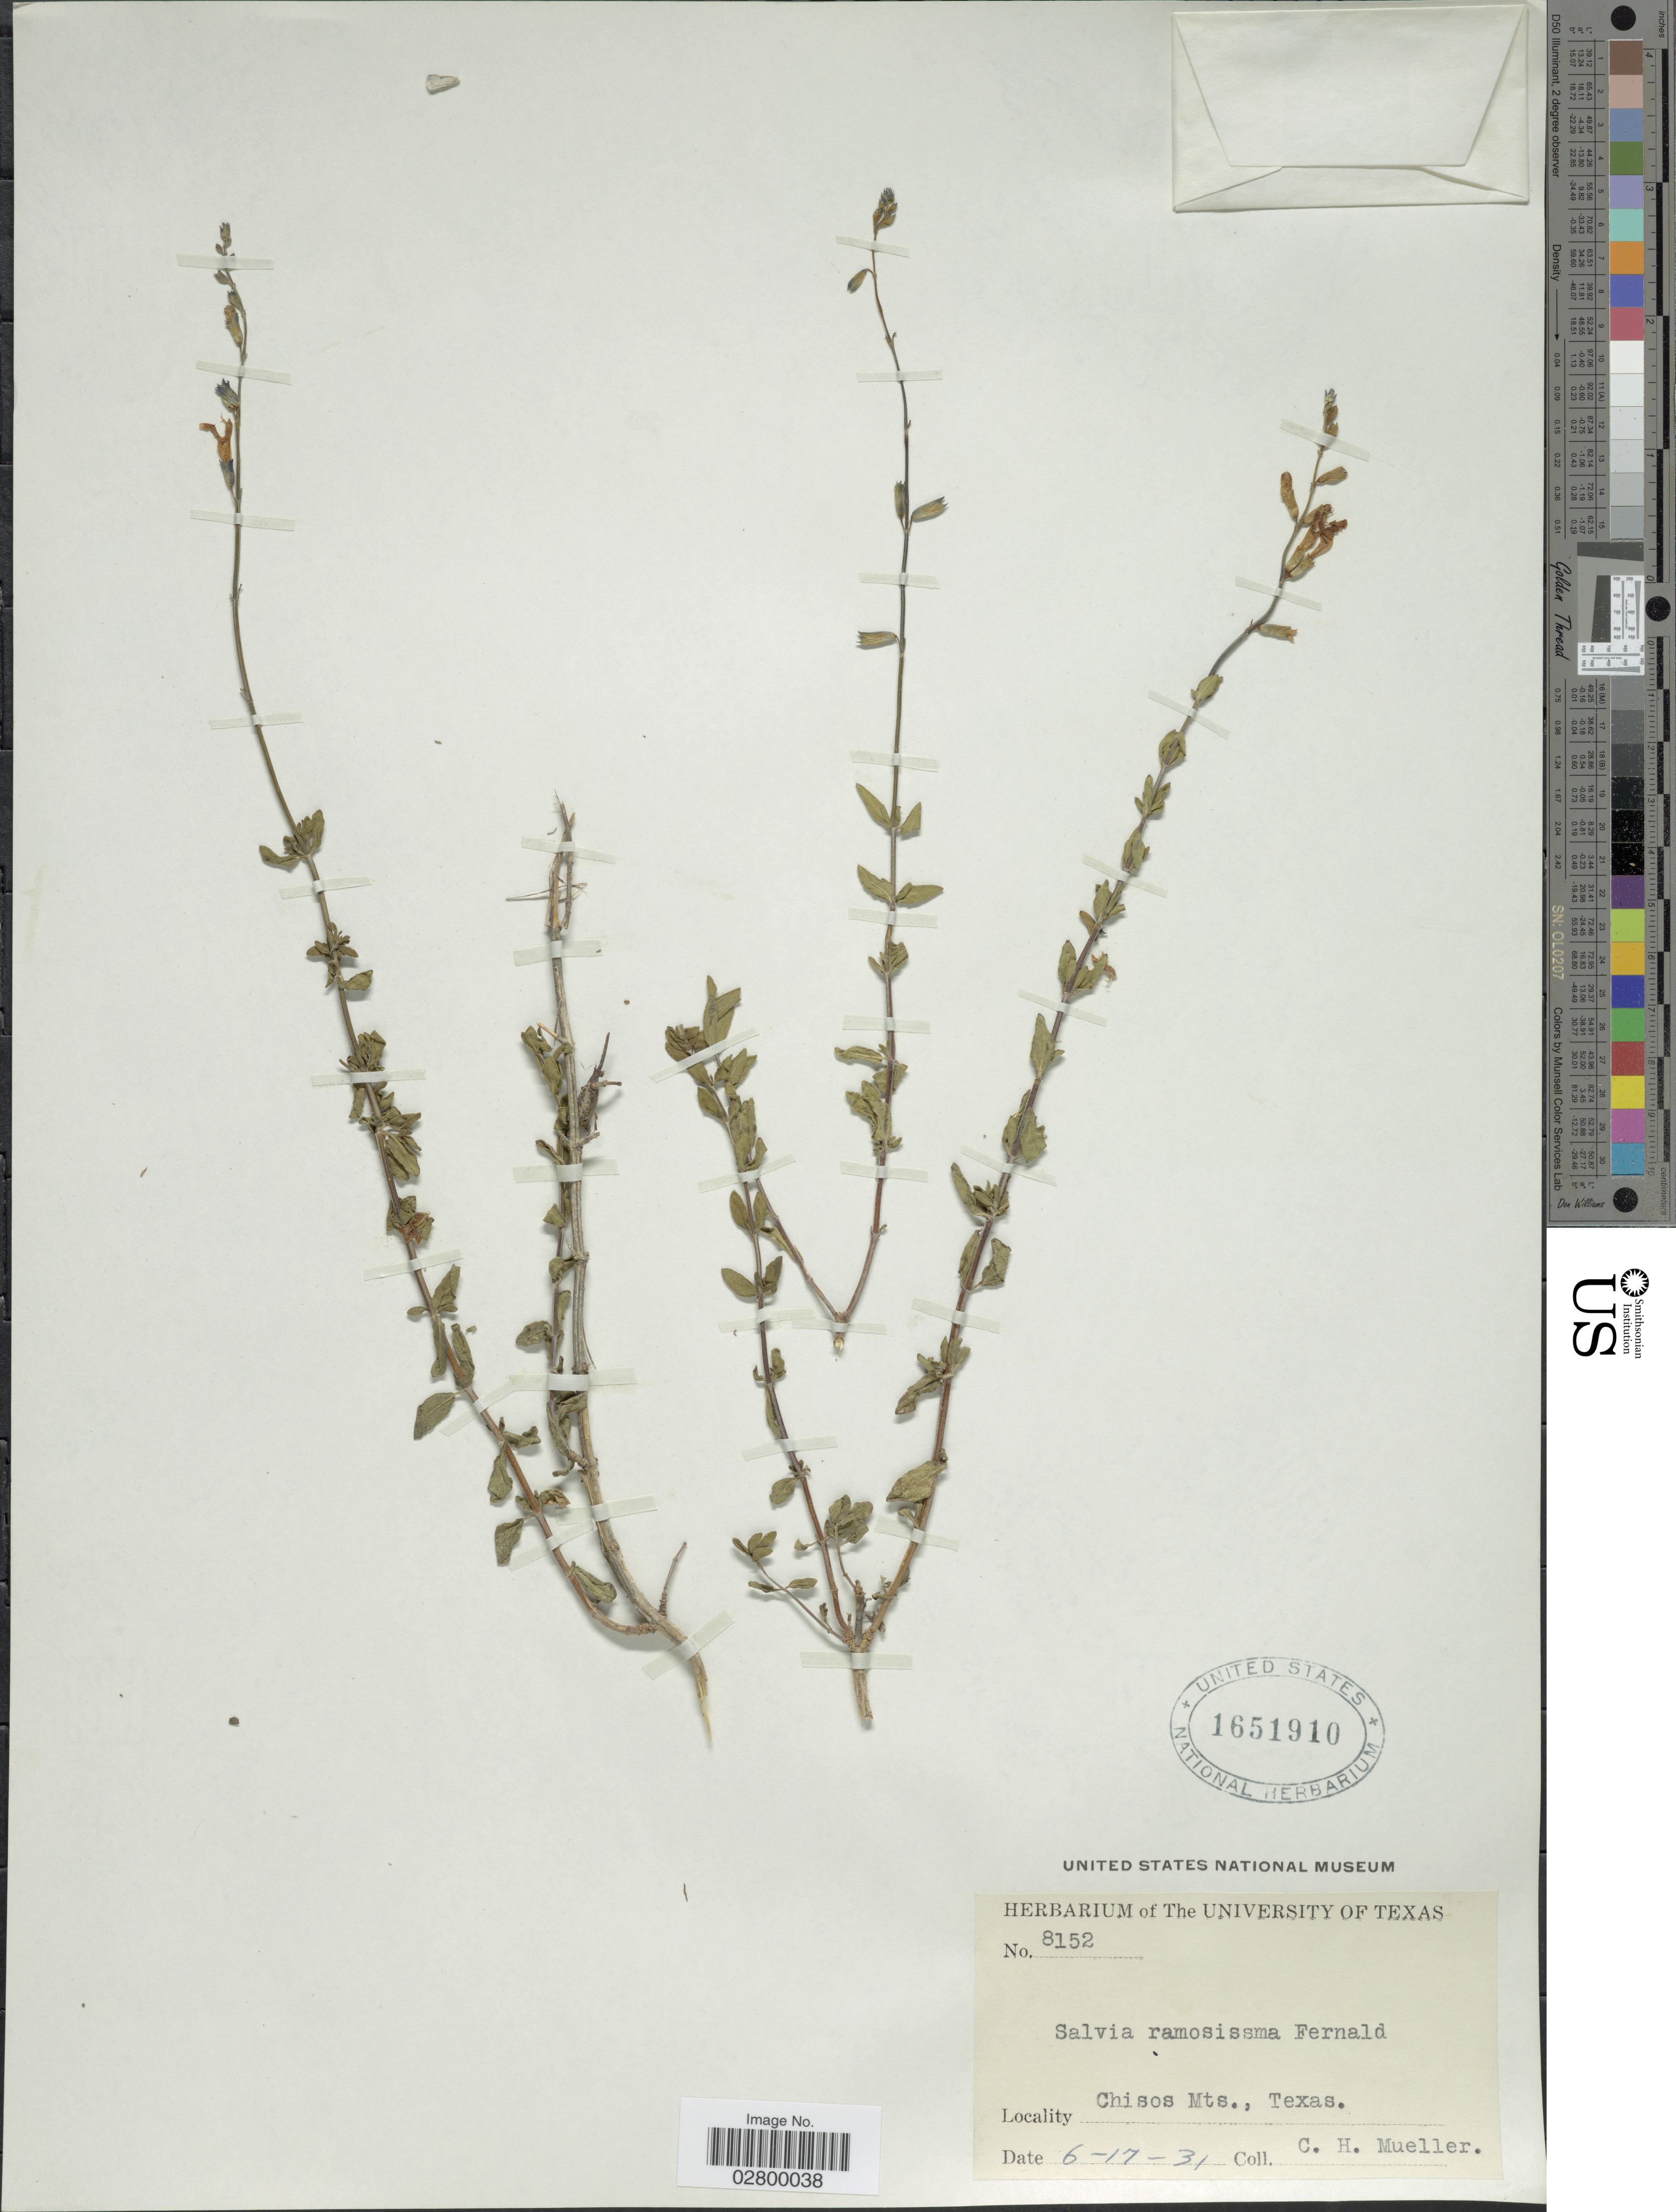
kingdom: Plantae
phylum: Tracheophyta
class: Magnoliopsida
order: Lamiales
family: Lamiaceae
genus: Salvia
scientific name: Salvia ramosissima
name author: Fernald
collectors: C. H. Mueller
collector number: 8152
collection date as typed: Transcribed d/m/y: 17/6/31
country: United States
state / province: Texas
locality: Chisos Mts.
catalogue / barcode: US 1651910